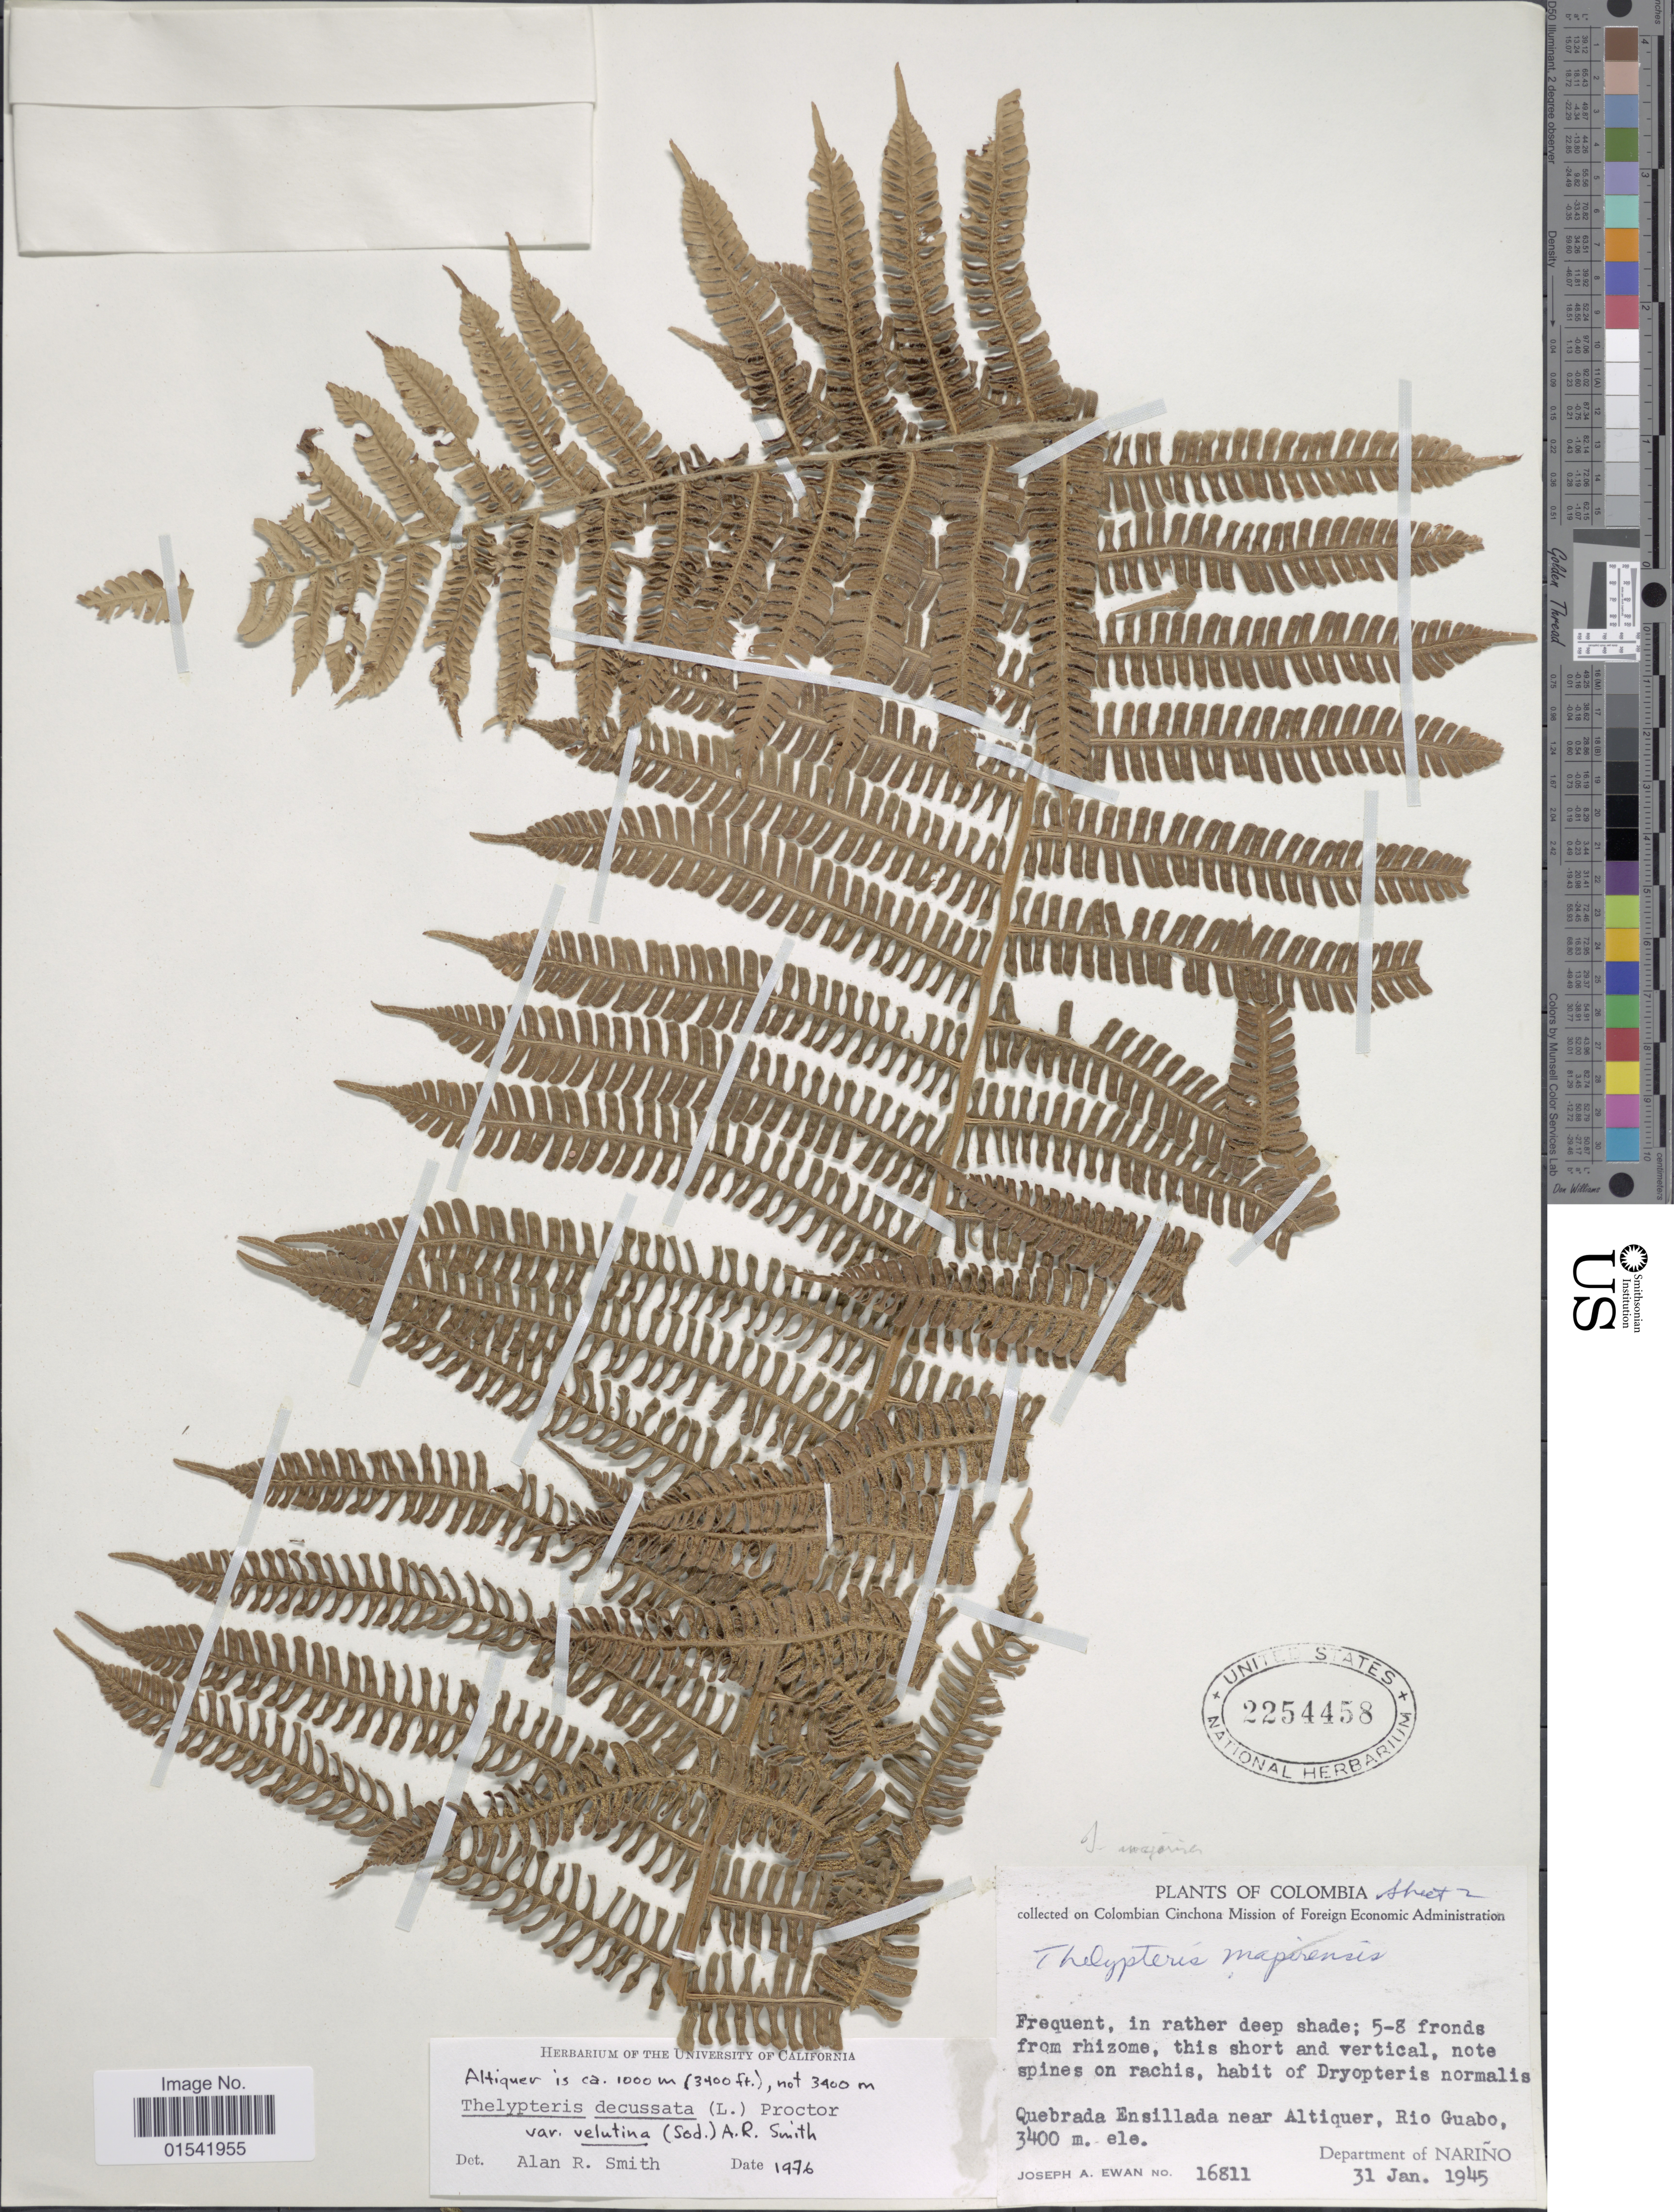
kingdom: Plantae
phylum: Tracheophyta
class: Polypodiopsida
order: Polypodiales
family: Thelypteridaceae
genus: Steiropteris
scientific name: Steiropteris decussata var. velutina comb. nov., ined. 2015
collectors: J. A. Ewan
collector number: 16811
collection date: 1945-01-31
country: Colombia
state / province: Nariño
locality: Quebrada Ensillada near Altiquer, Rio Guabo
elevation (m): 3400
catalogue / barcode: US 2254458